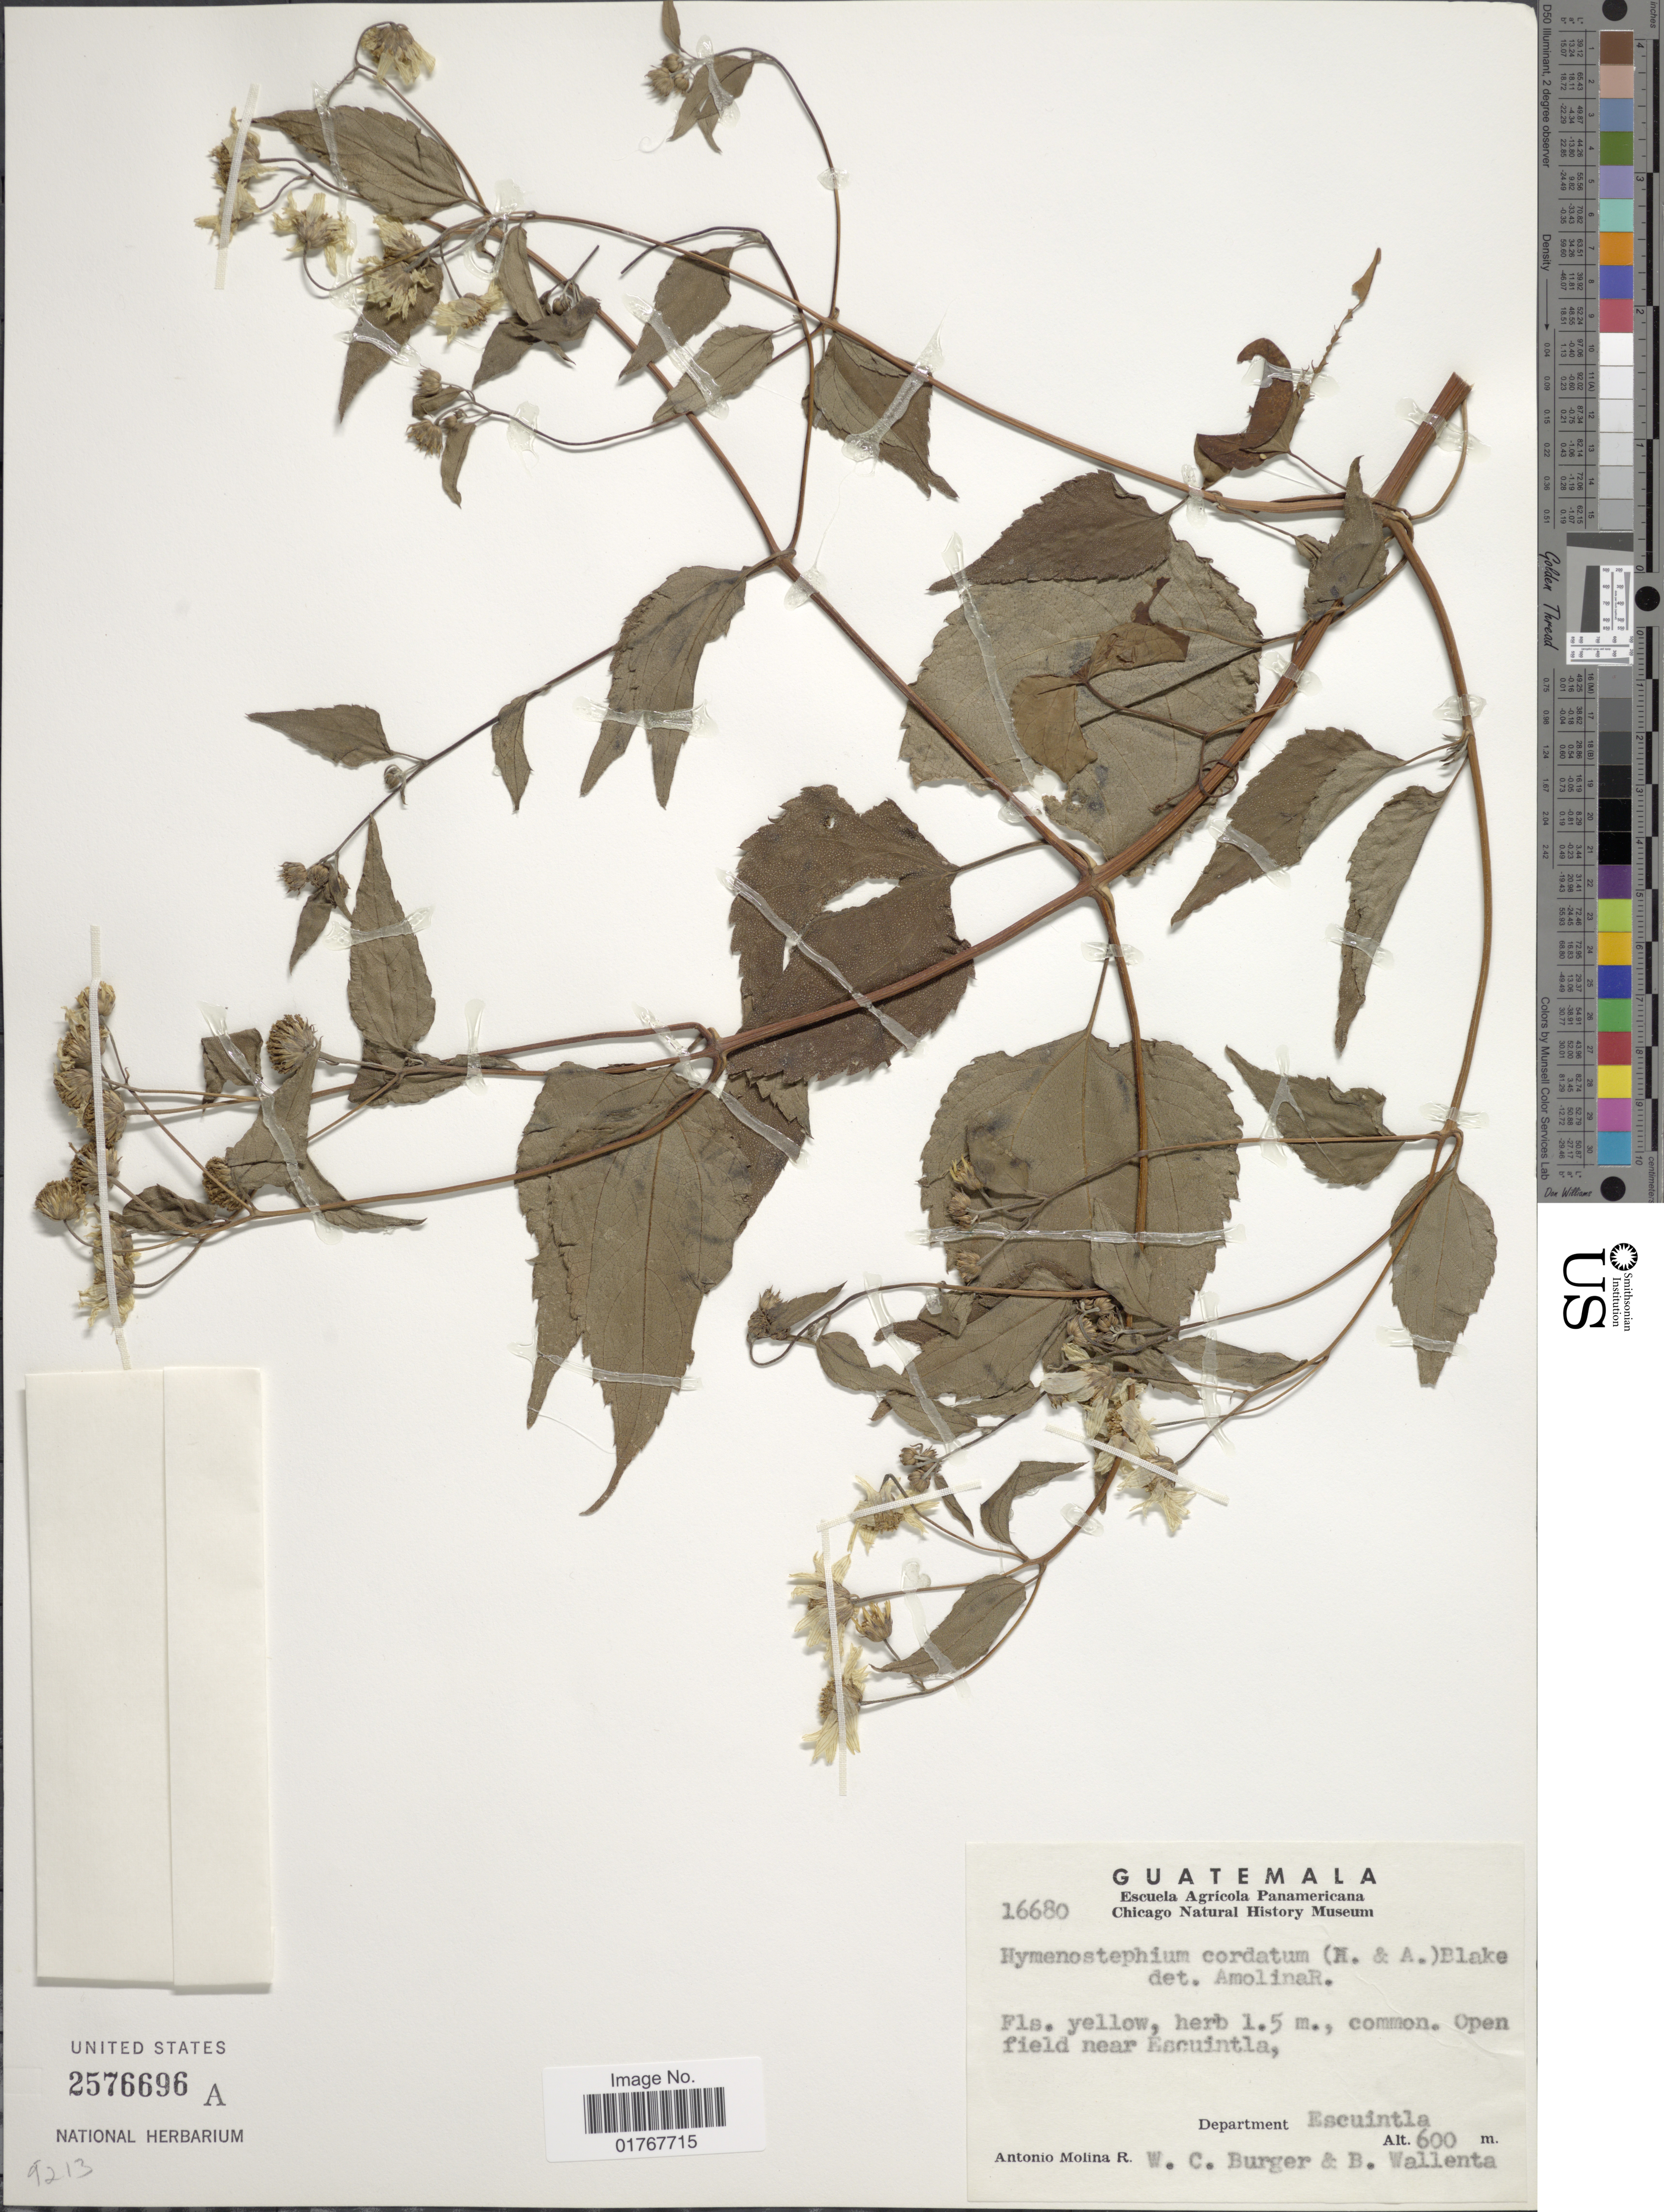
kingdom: Plantae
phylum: Tracheophyta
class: Magnoliopsida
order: Asterales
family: Asteraceae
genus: Viguiera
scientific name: Viguiera cordata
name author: (Hook. & Arn.) D'Arcy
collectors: A. Molina R., W. Burger & B. Wallenta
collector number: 16680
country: Guatemala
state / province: Escuintla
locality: Open field near Escuintla, Department Escuintla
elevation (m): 600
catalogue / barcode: US 2576696A